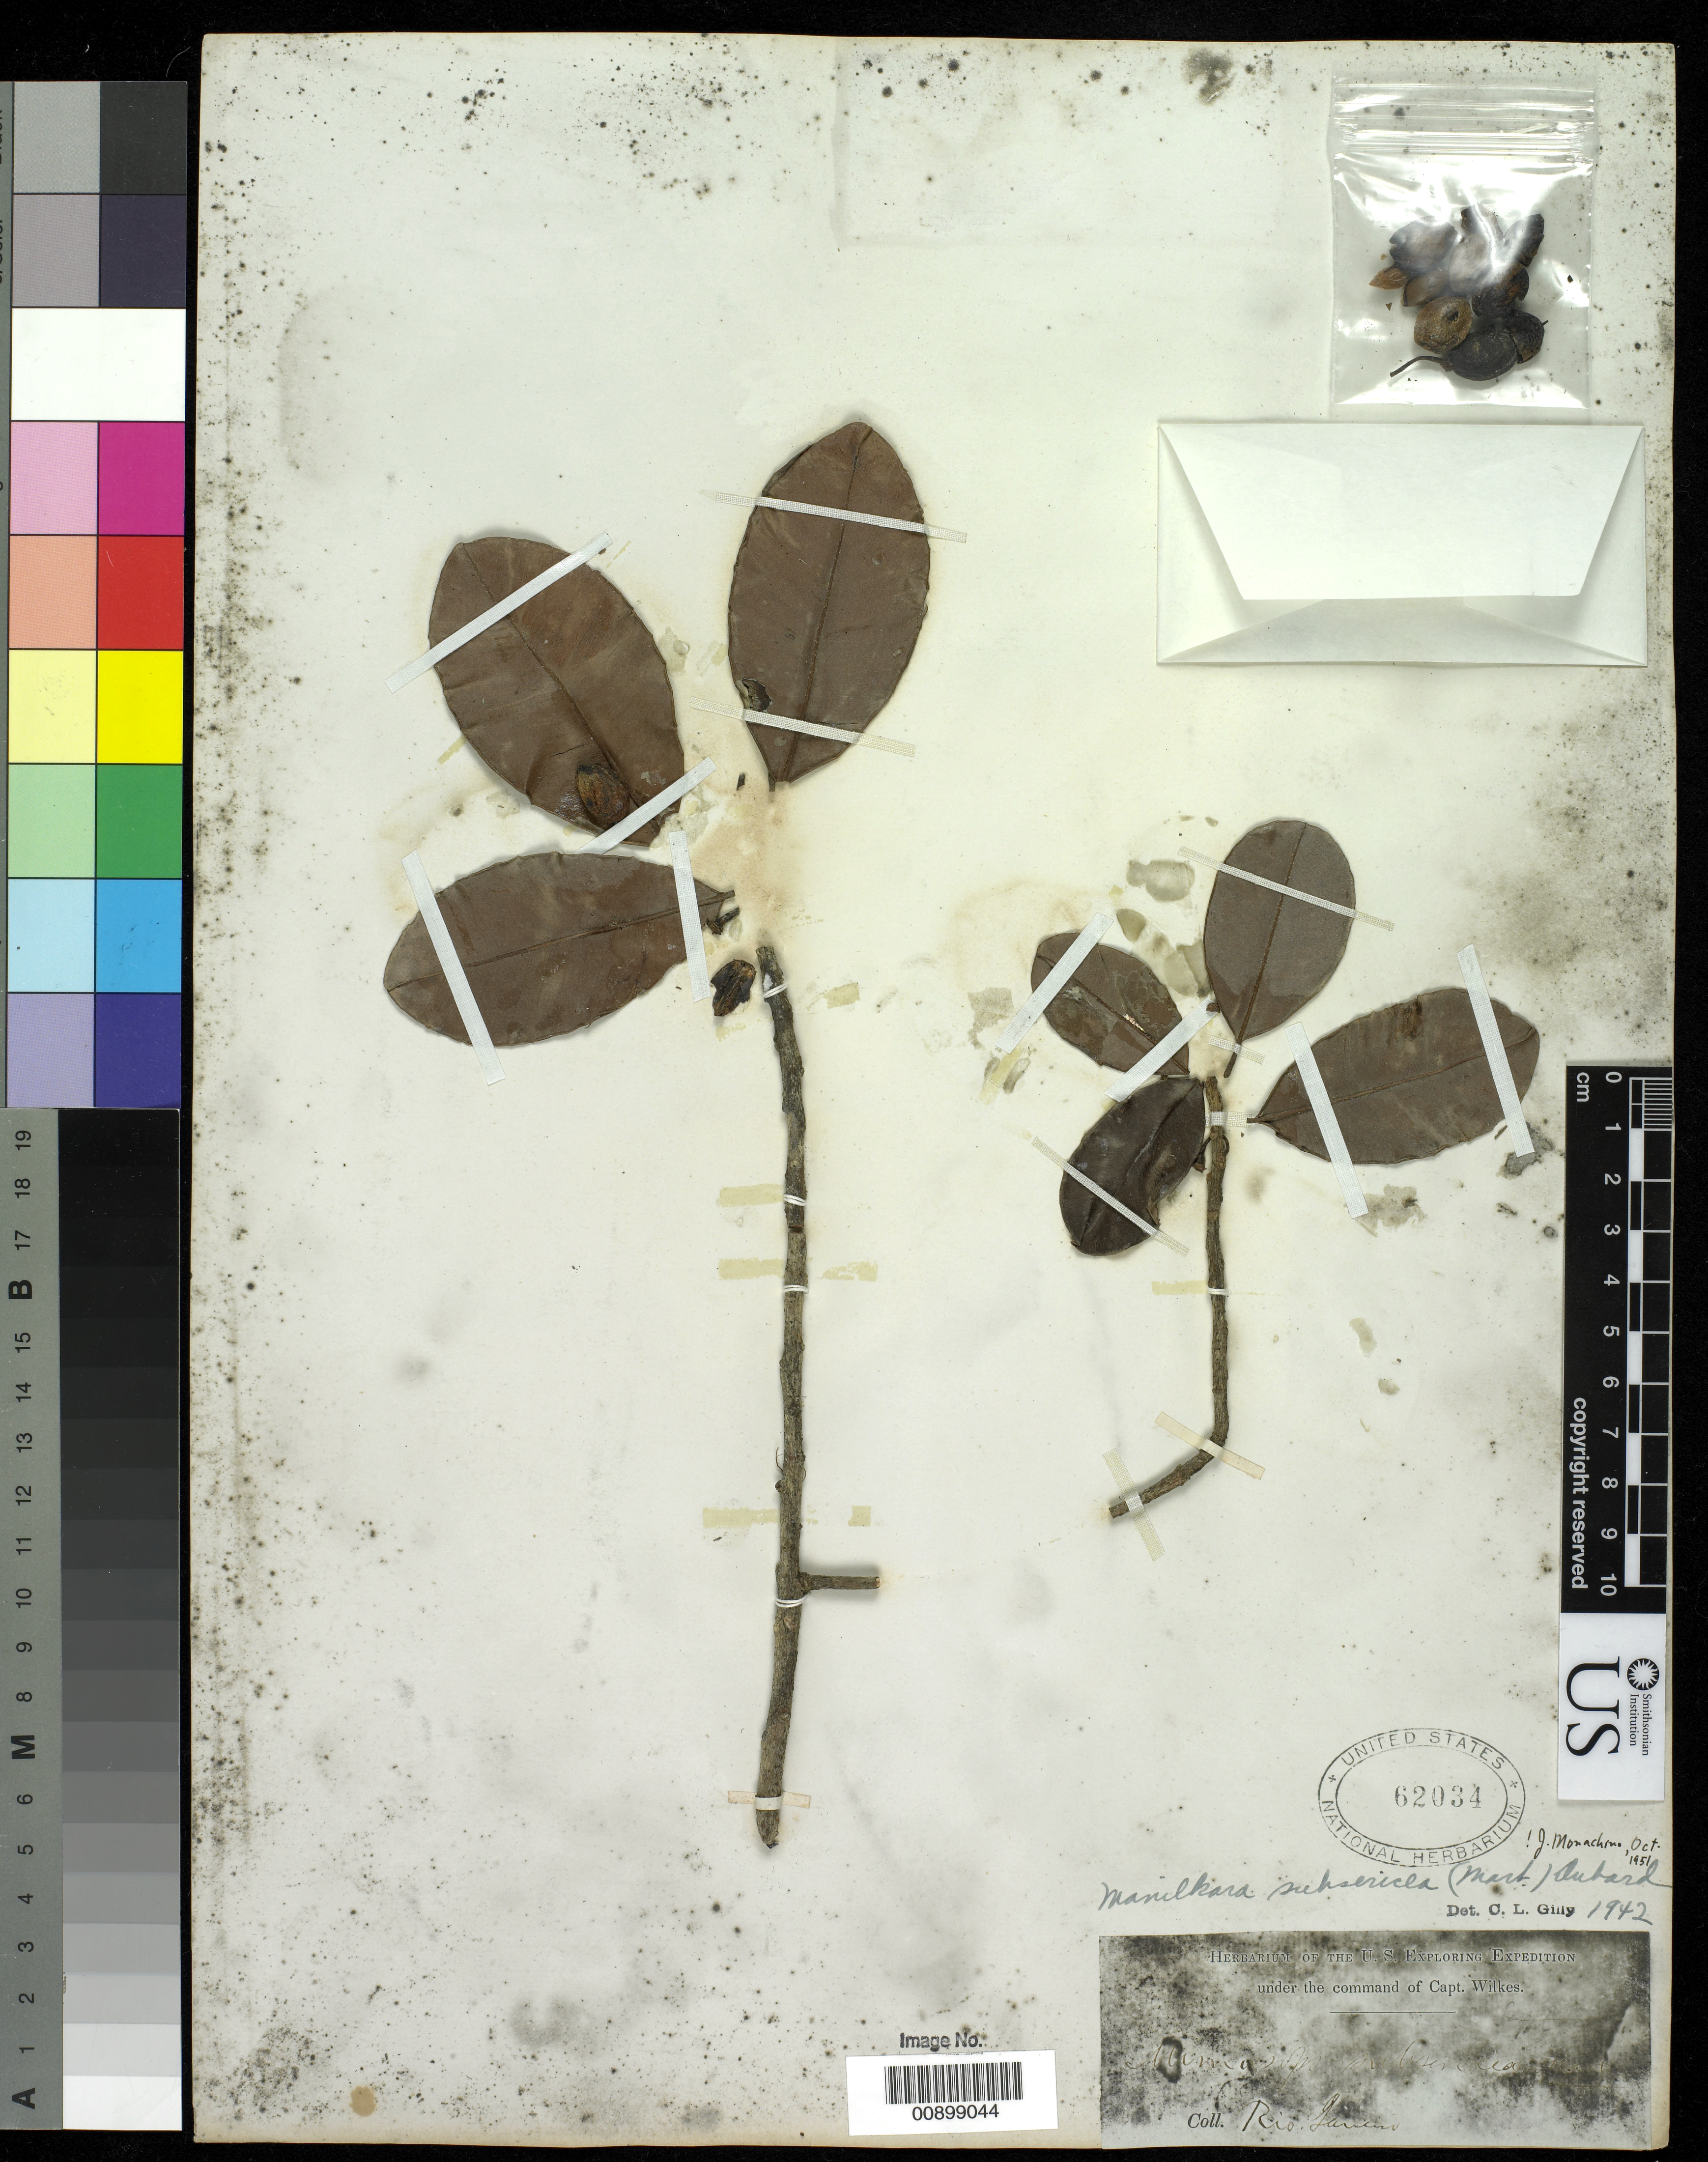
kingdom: Plantae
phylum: Tracheophyta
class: Magnoliopsida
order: Ericales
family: Sapotaceae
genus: Manilkara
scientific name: Manilkara subsericea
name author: (Mart.) Dubard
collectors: Wilkes Explor. Exped.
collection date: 1838/1842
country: Brazil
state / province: Rio de Janeiro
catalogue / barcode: US 62034